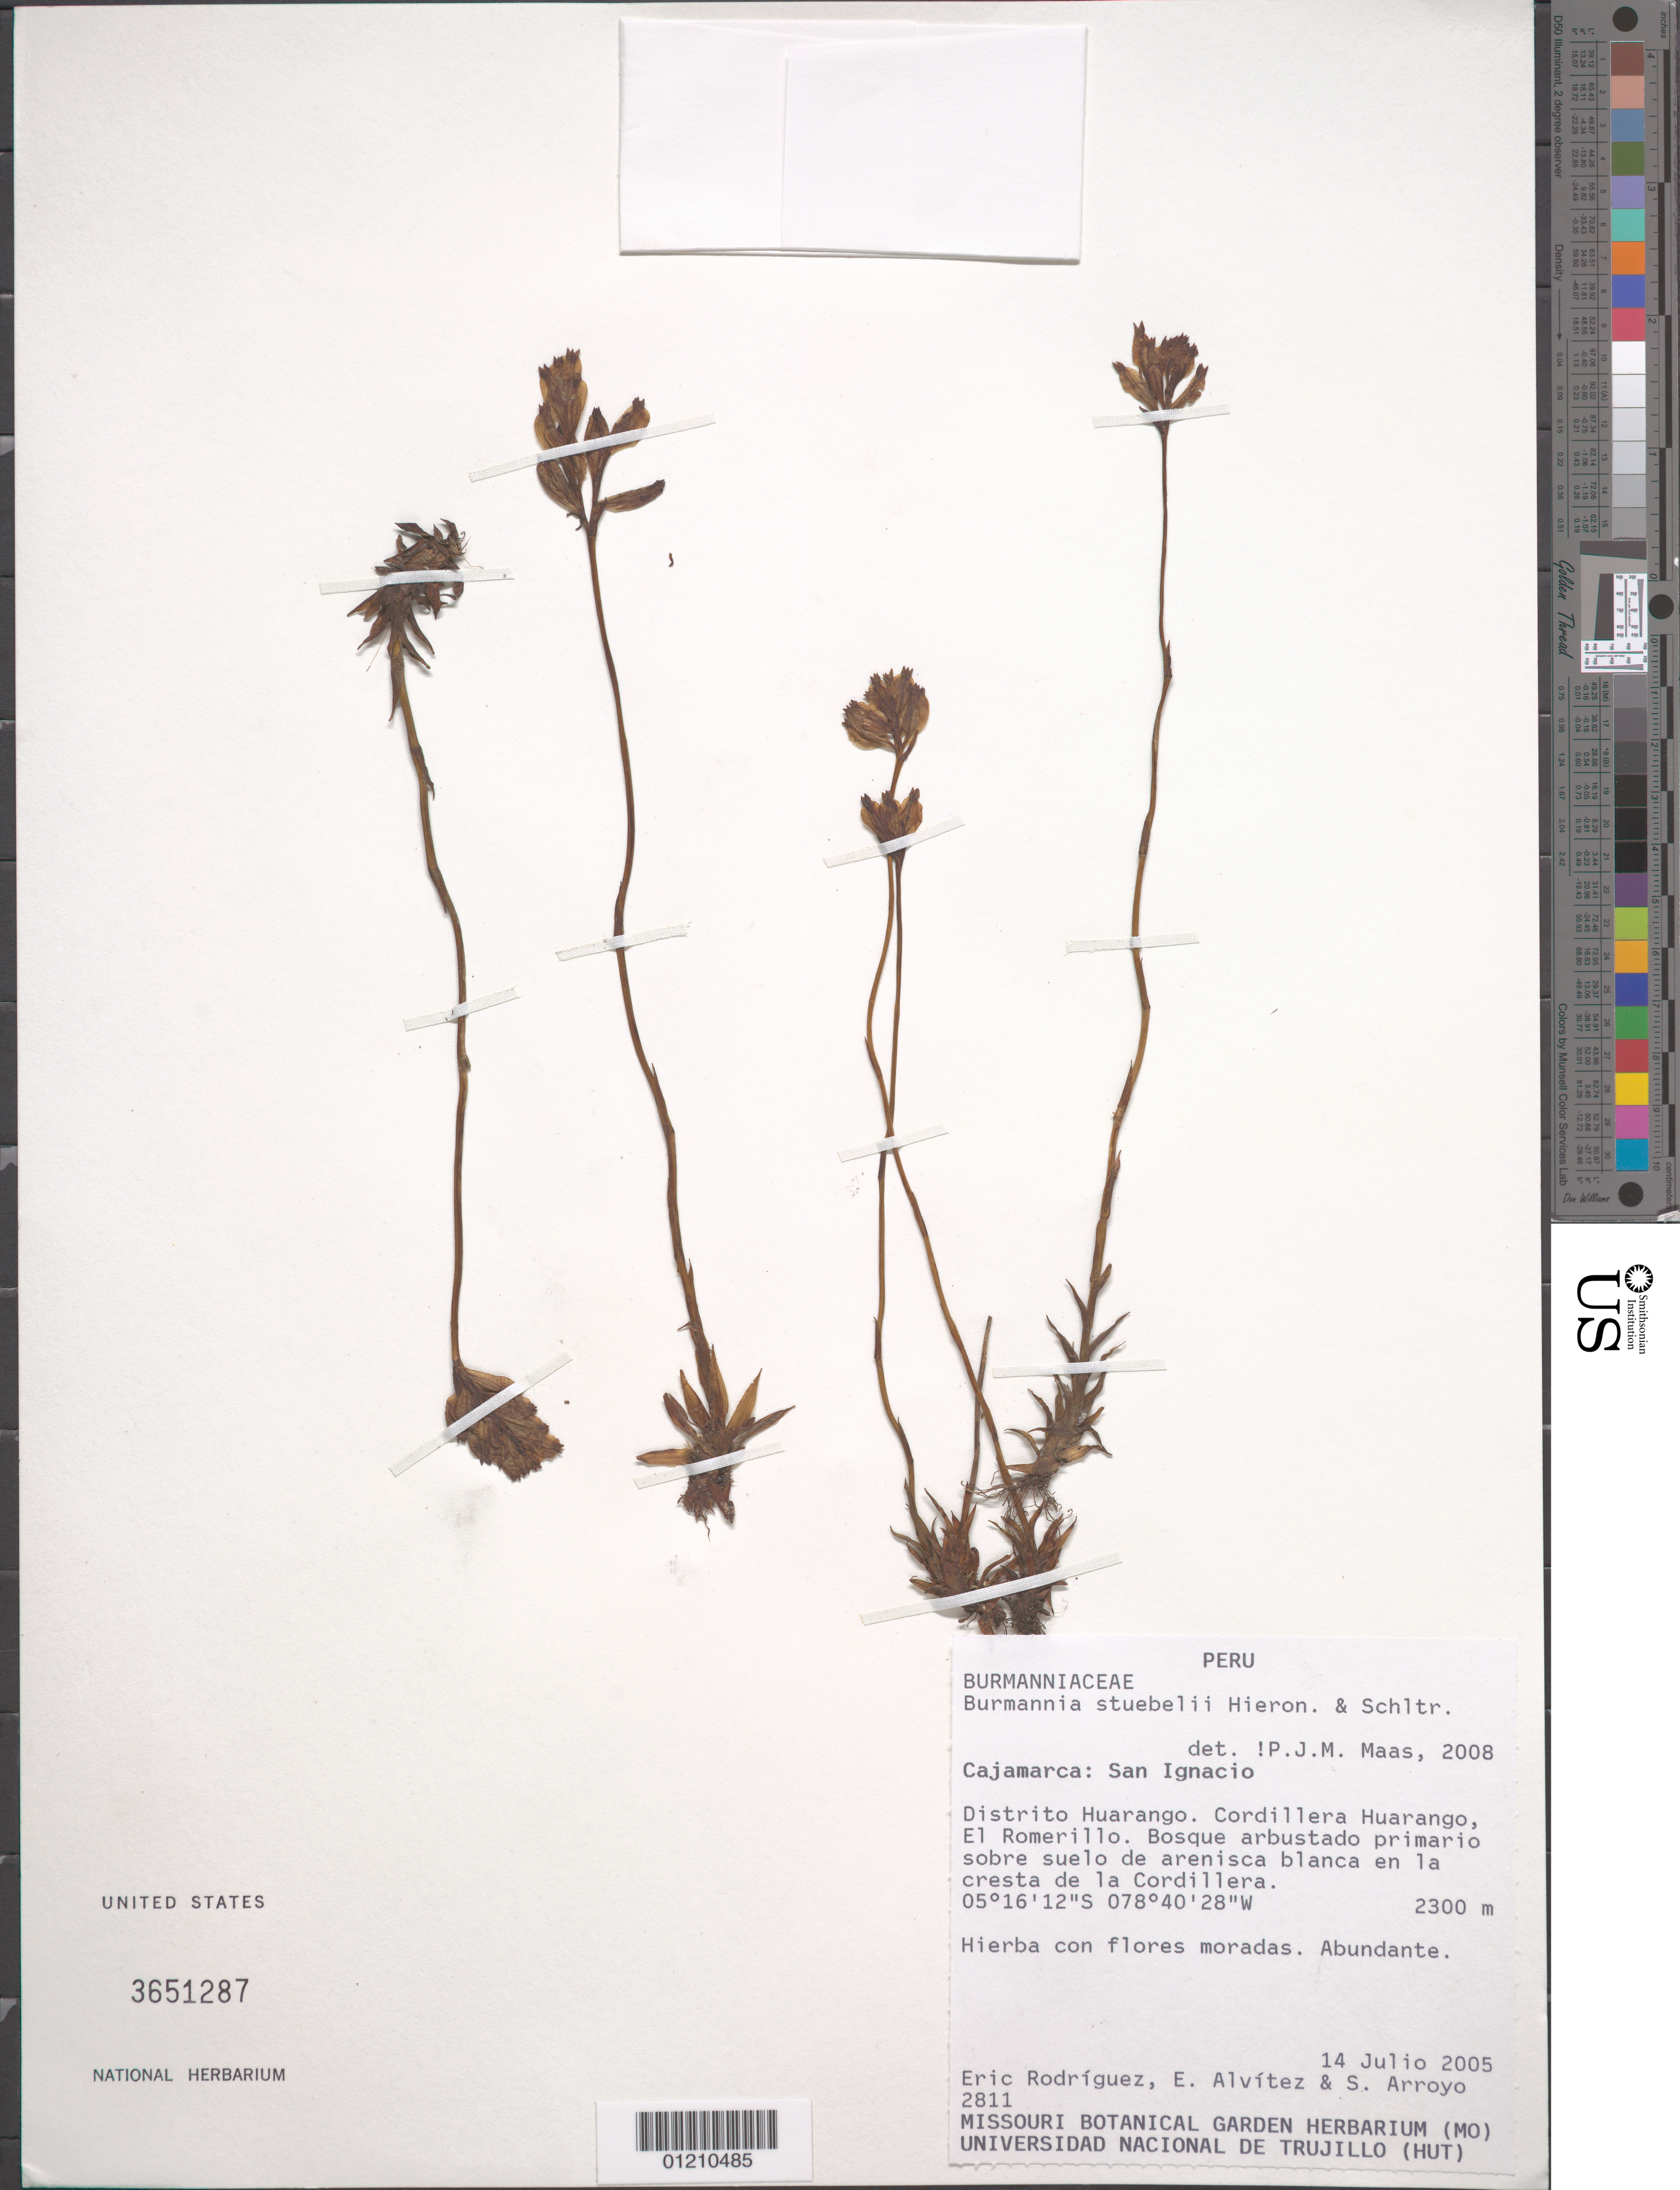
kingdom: Plantae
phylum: Tracheophyta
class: Liliopsida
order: Dioscoreales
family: Burmanniaceae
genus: Burmannia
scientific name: Burmannia stuebelii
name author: Hieron. & Schltr.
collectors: E. Rodriguez, E. Alvitez I. & Arroyo, S.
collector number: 2811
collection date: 2005-07-14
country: Peru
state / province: Cajamarca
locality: San Ignacio.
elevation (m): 2300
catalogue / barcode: US 3651287